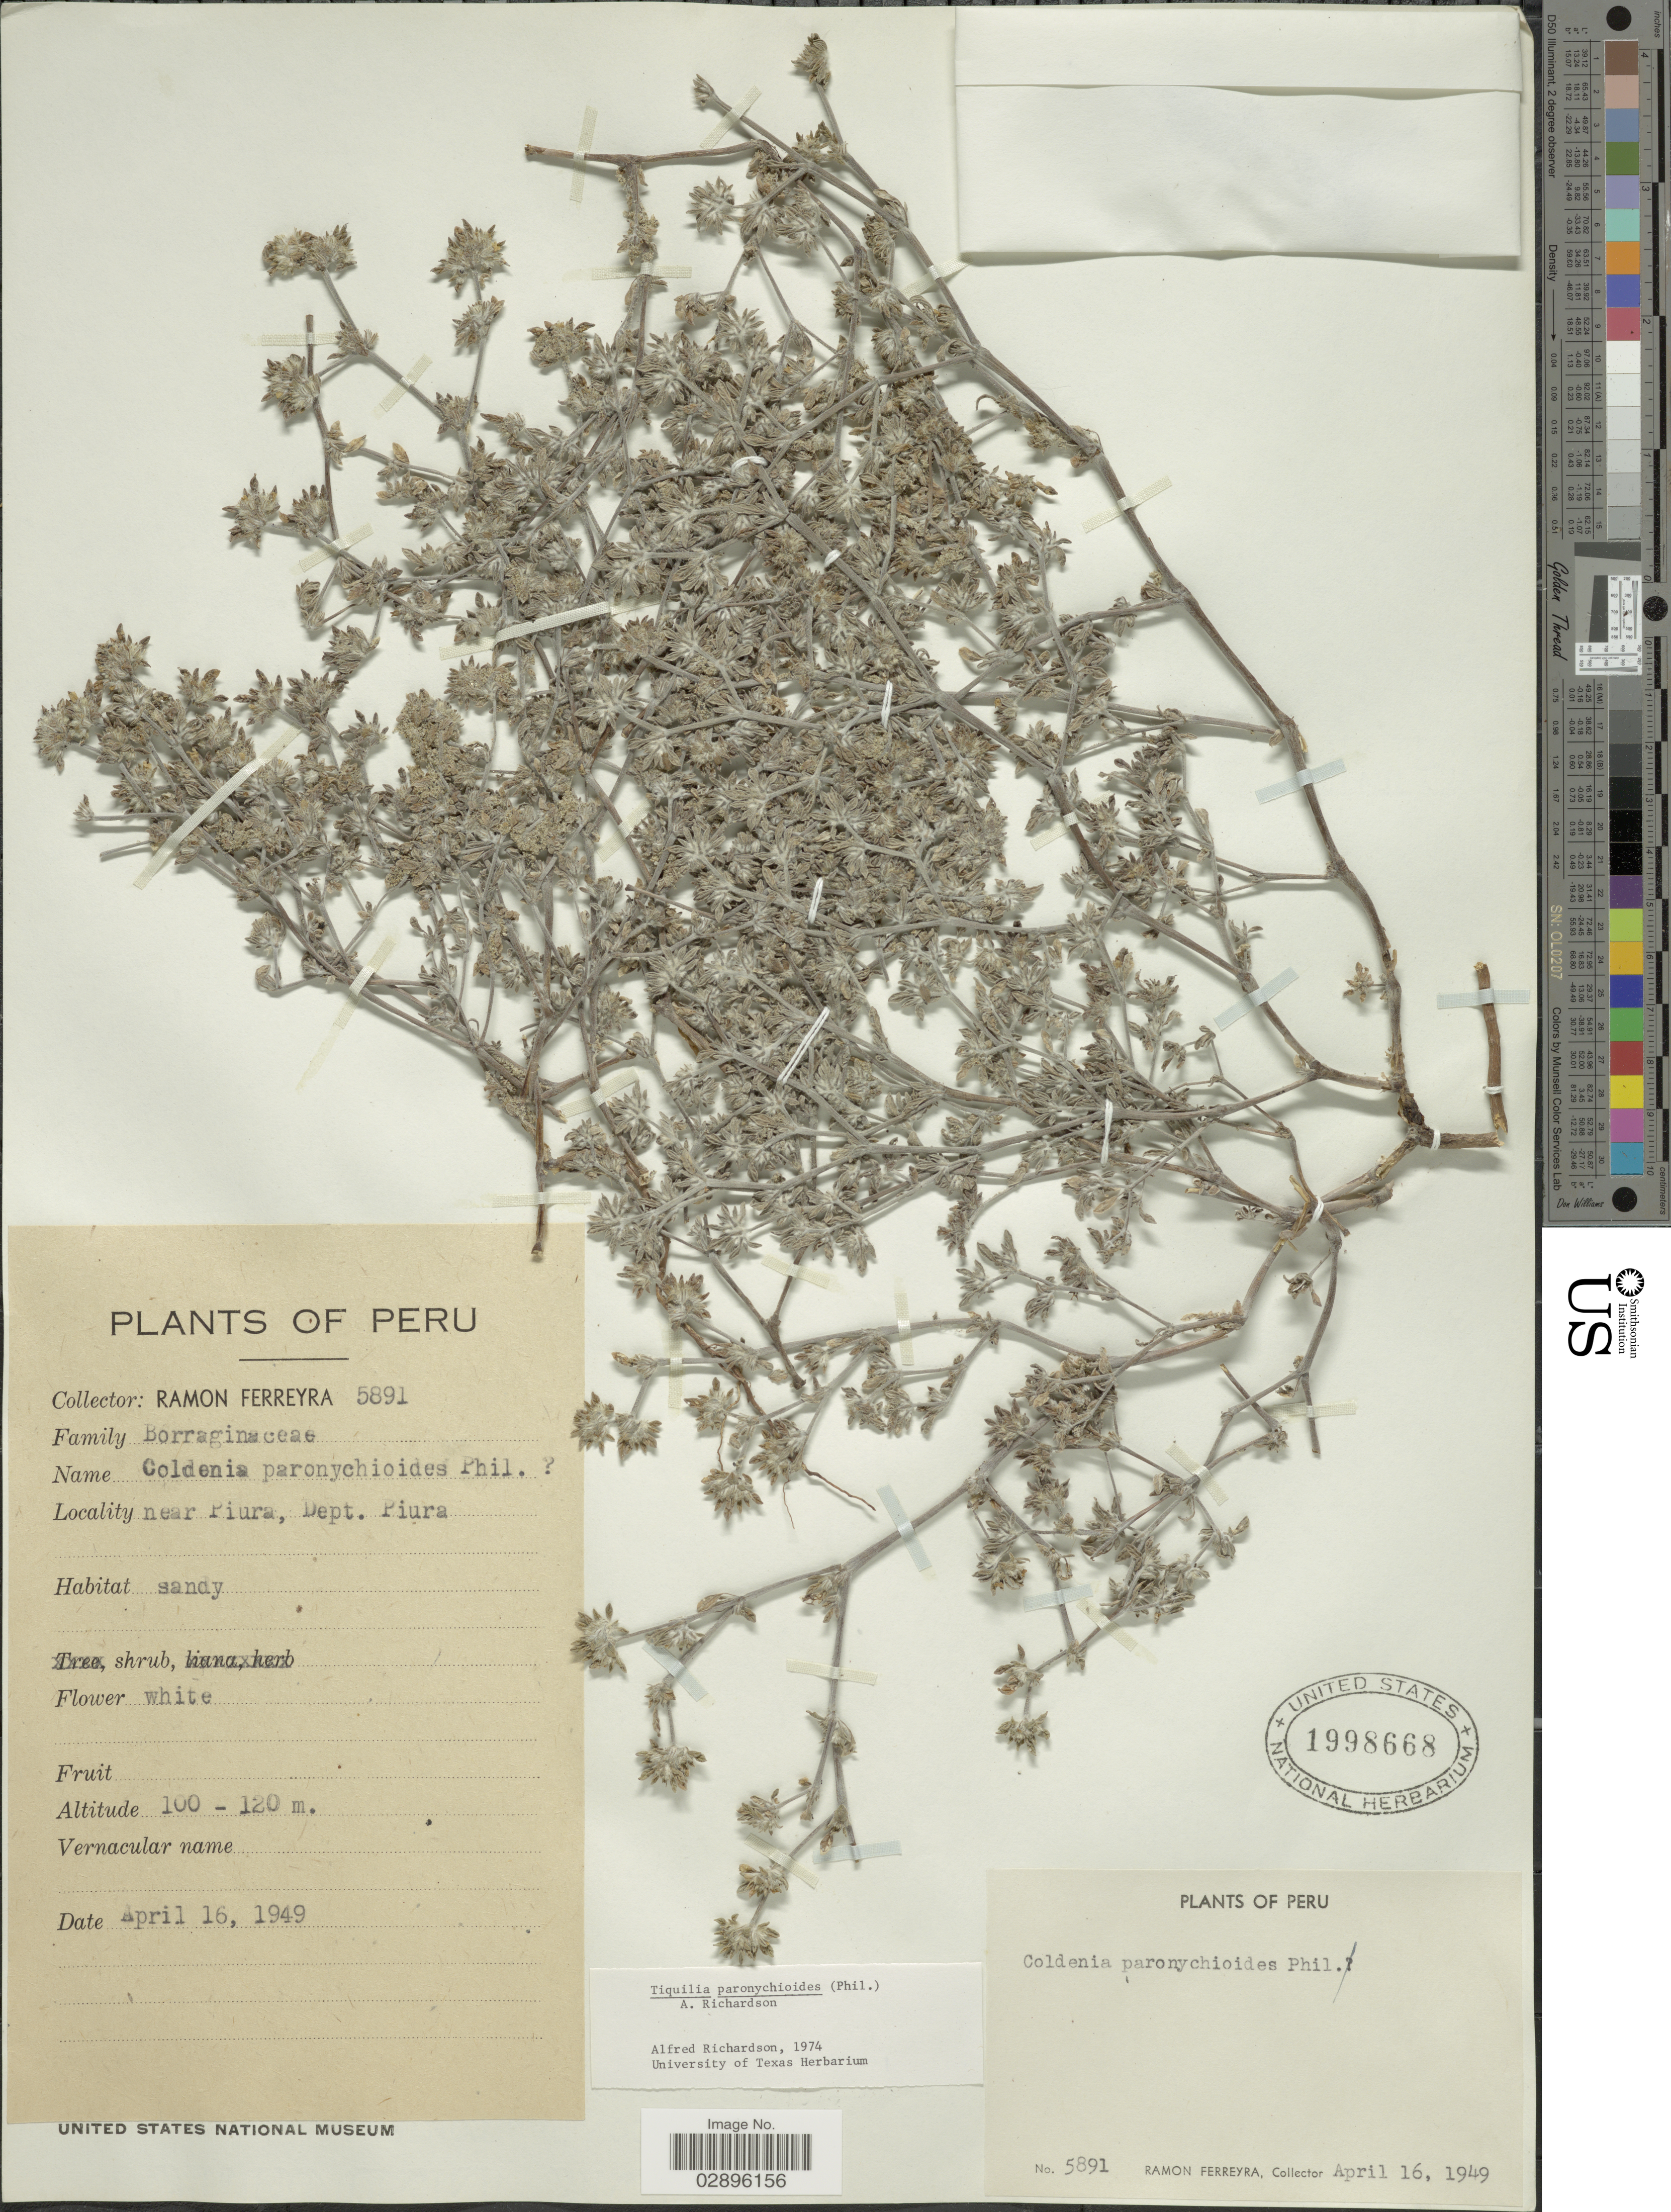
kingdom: Plantae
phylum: Tracheophyta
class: Magnoliopsida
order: Boraginales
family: Ehretiaceae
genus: Tiquilia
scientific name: Tiquilia paronychioides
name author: (Phil.) A.T. Richardson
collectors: R. A. Ferreyra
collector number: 5891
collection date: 1949-04-16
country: Peru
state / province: Piura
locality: Near Piura, Dept. Piura.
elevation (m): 100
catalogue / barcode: US 1998668